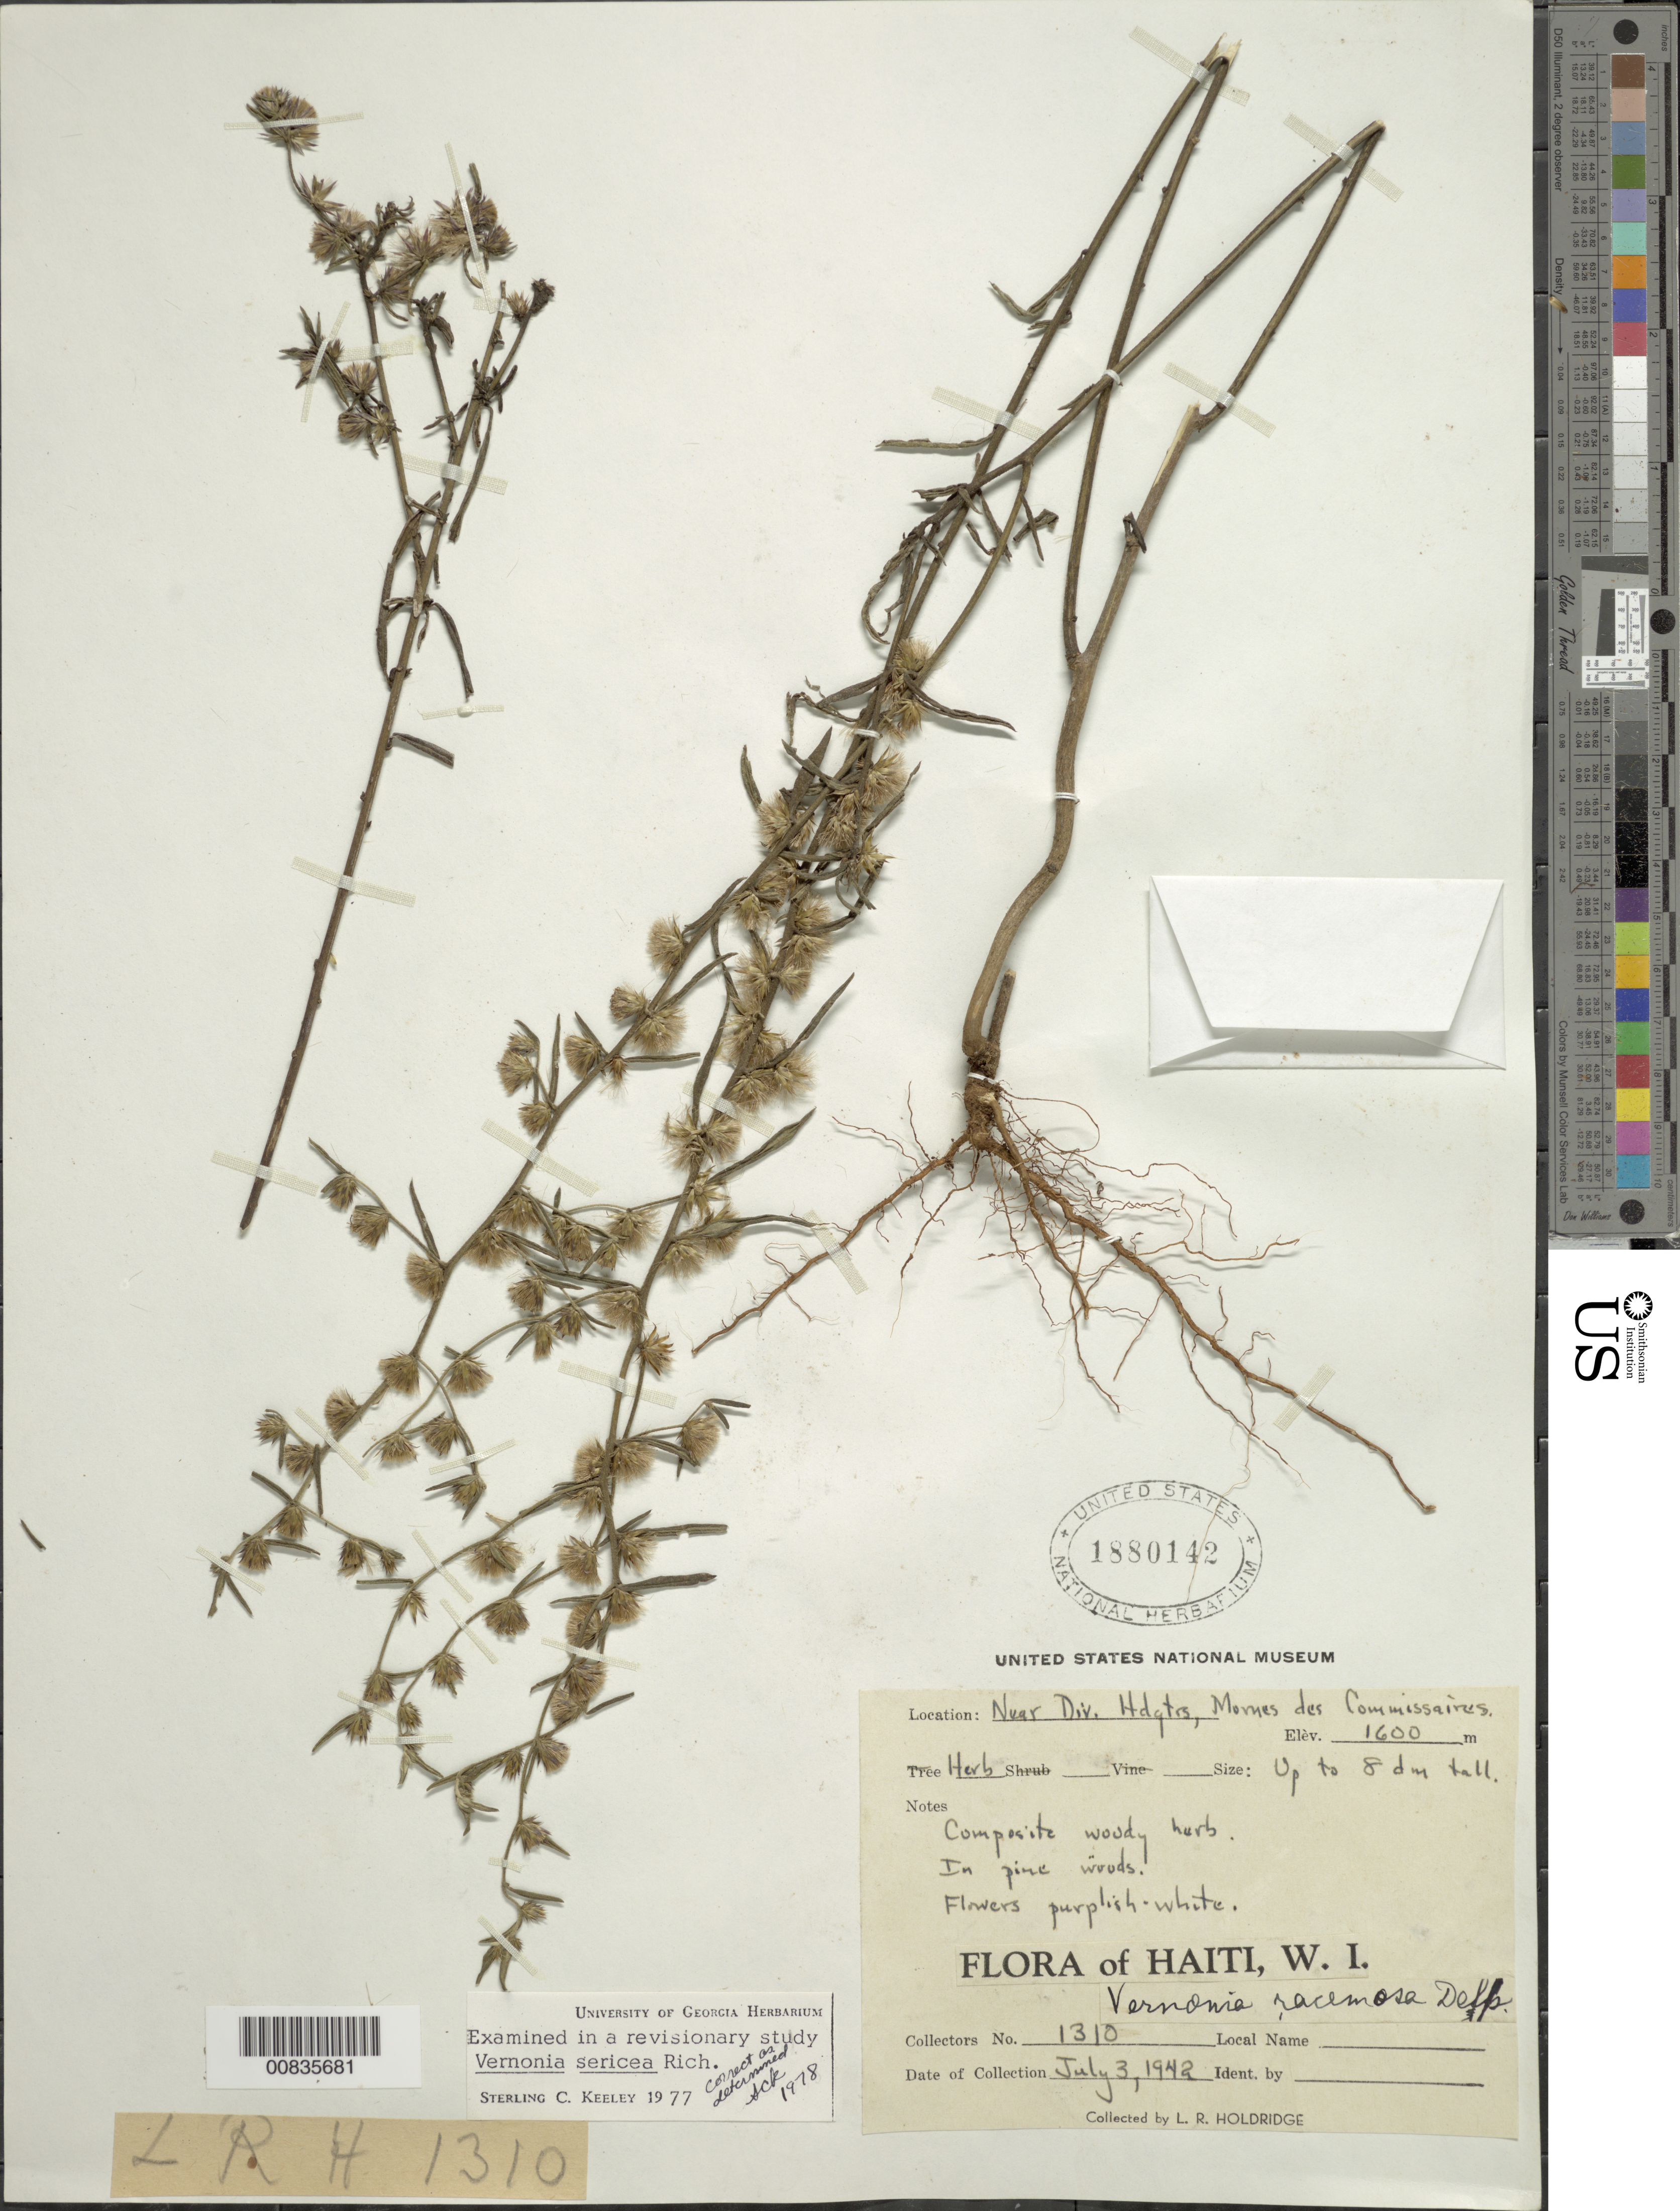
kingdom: Plantae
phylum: Tracheophyta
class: Magnoliopsida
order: Asterales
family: Asteraceae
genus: Lepidaploa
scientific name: Lepidaploa sericea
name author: (Rich.) H. Rob.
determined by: Keeley, S. C.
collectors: L. Holdridge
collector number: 1310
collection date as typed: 03 Jul 1942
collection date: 1942-07-03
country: Haiti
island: Hispaniola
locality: Near Div. Headquarters, Mornes des Commissaires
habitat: In pine woods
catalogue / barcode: US 1880142